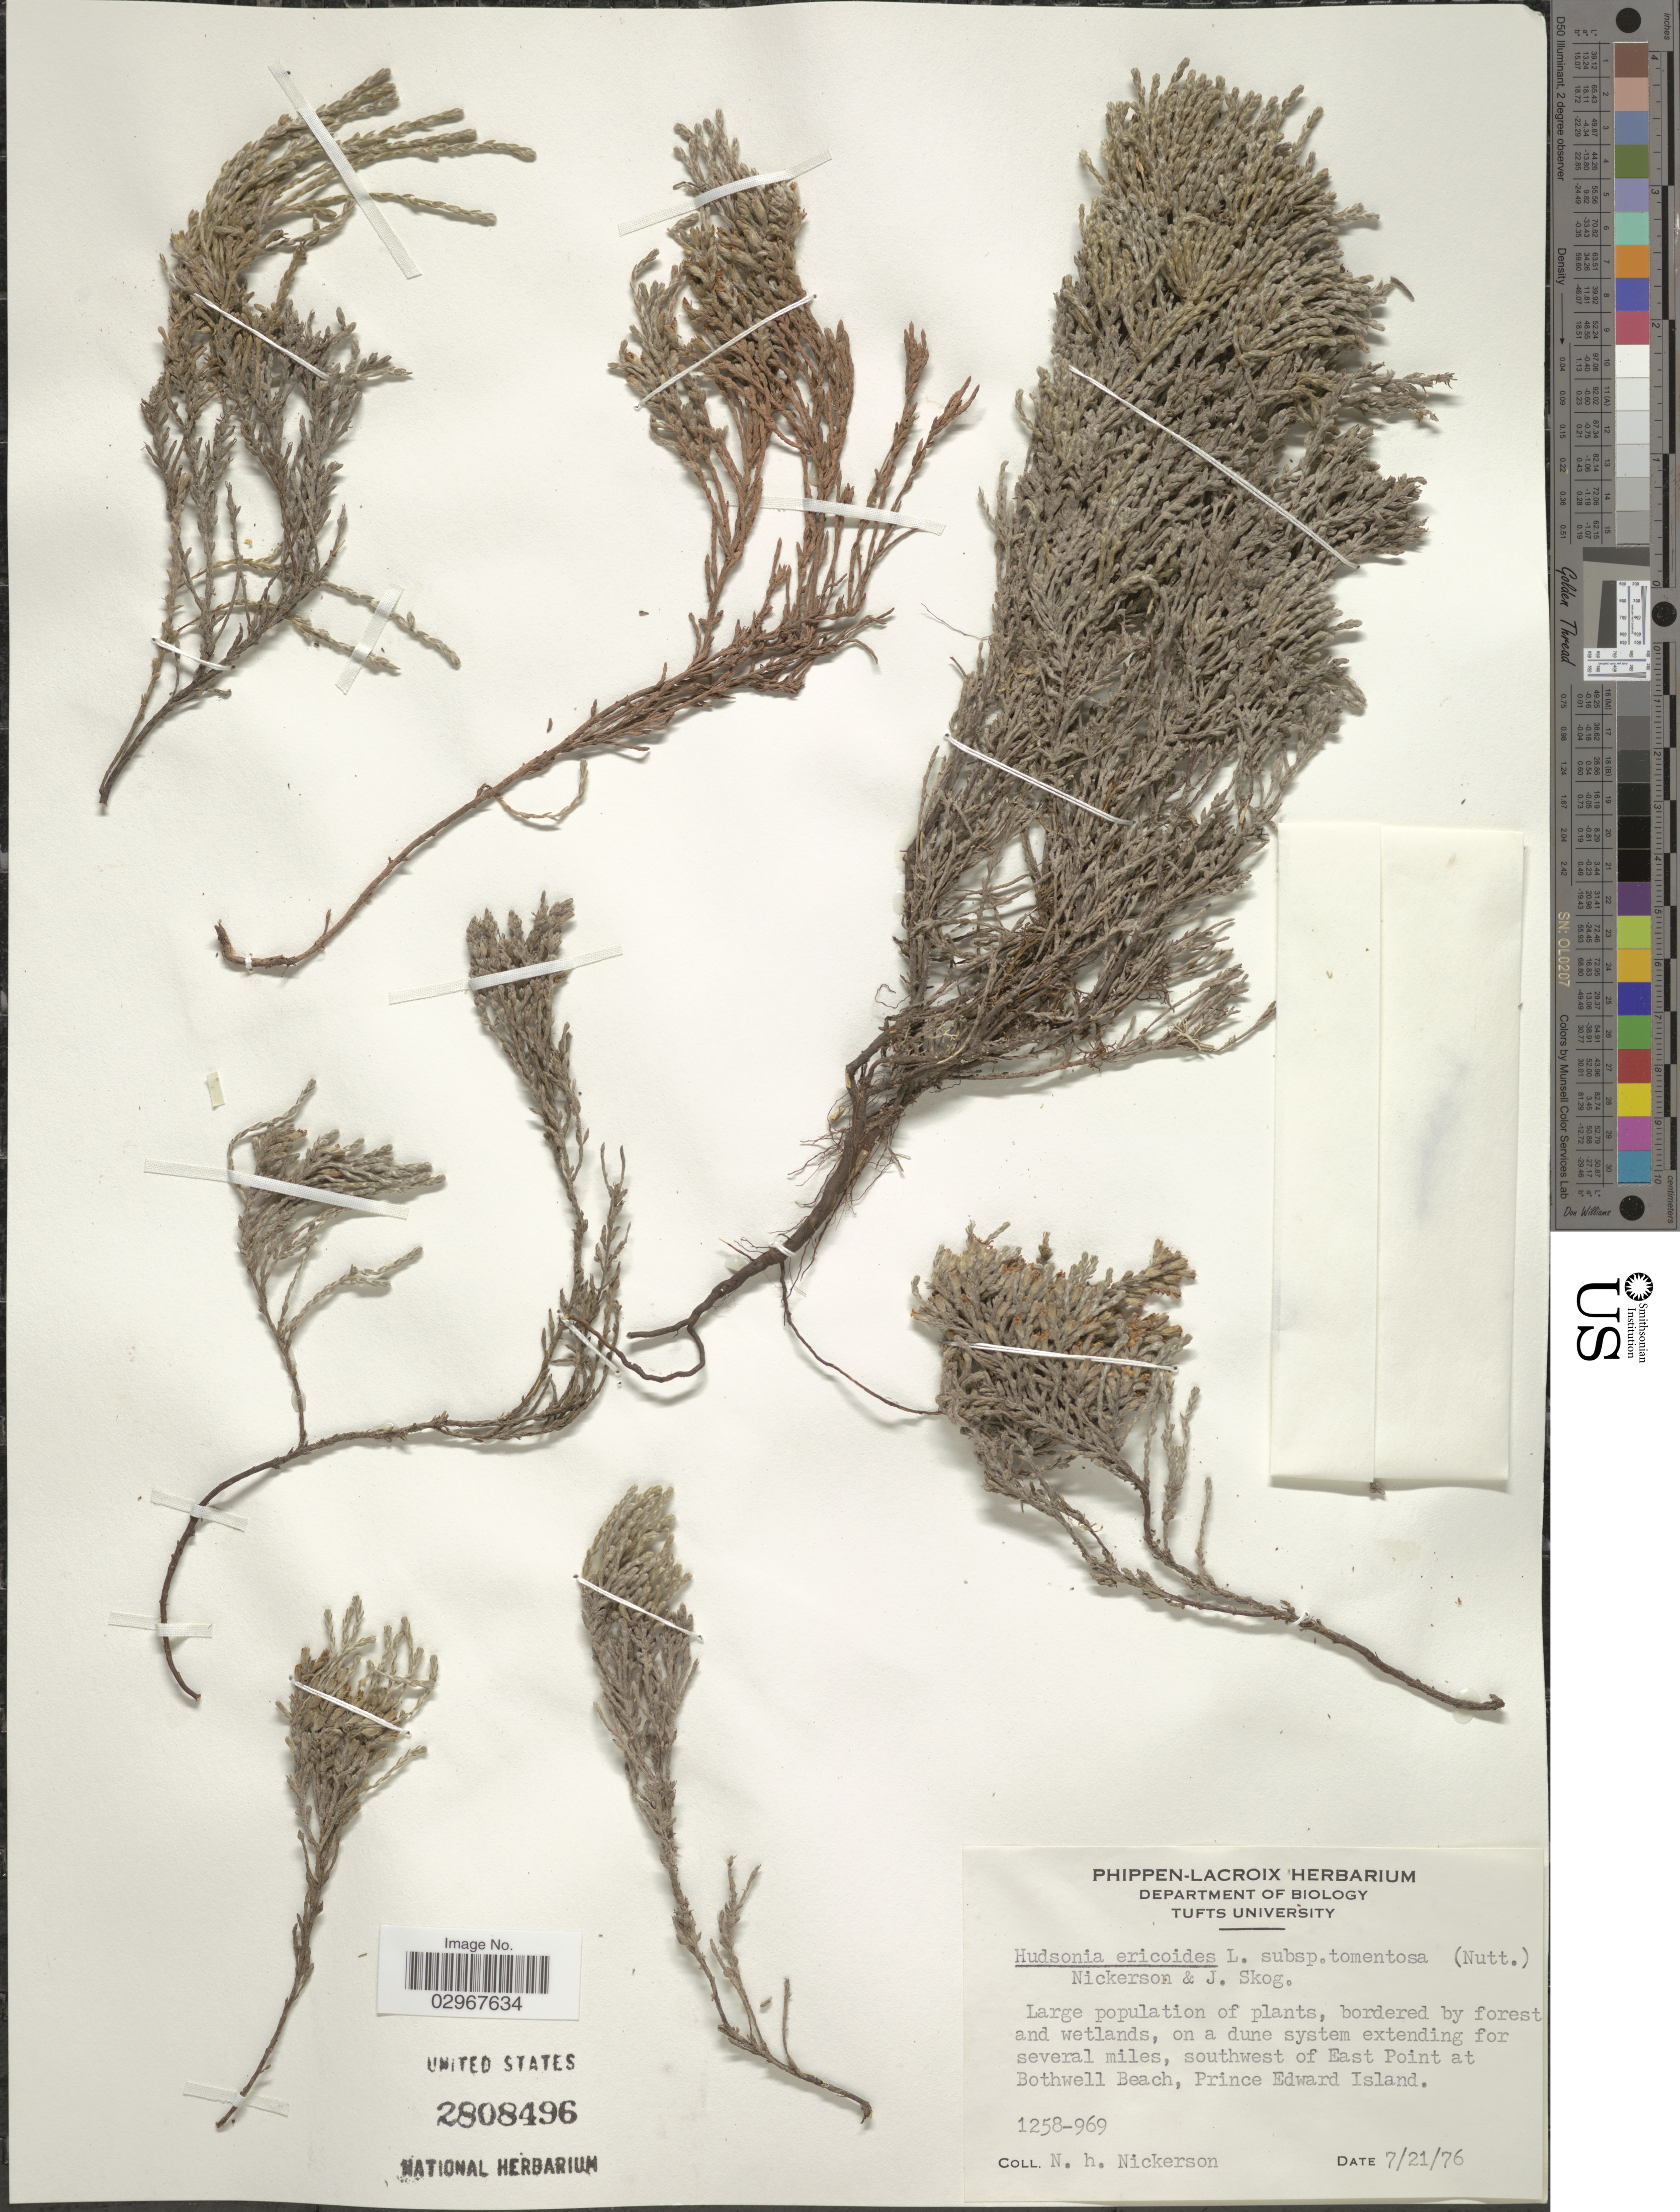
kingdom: Plantae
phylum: Tracheophyta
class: Magnoliopsida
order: Malvales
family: Cistaceae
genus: Hudsonia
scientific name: Hudsonia tomentosa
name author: Nutt.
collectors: N. Nickerson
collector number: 1258-969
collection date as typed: Transcribed d/m/y: 21/7/76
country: Canada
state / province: Prince Edward Island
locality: Southwest of East Point at Bothwell Beach.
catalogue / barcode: US 2808496